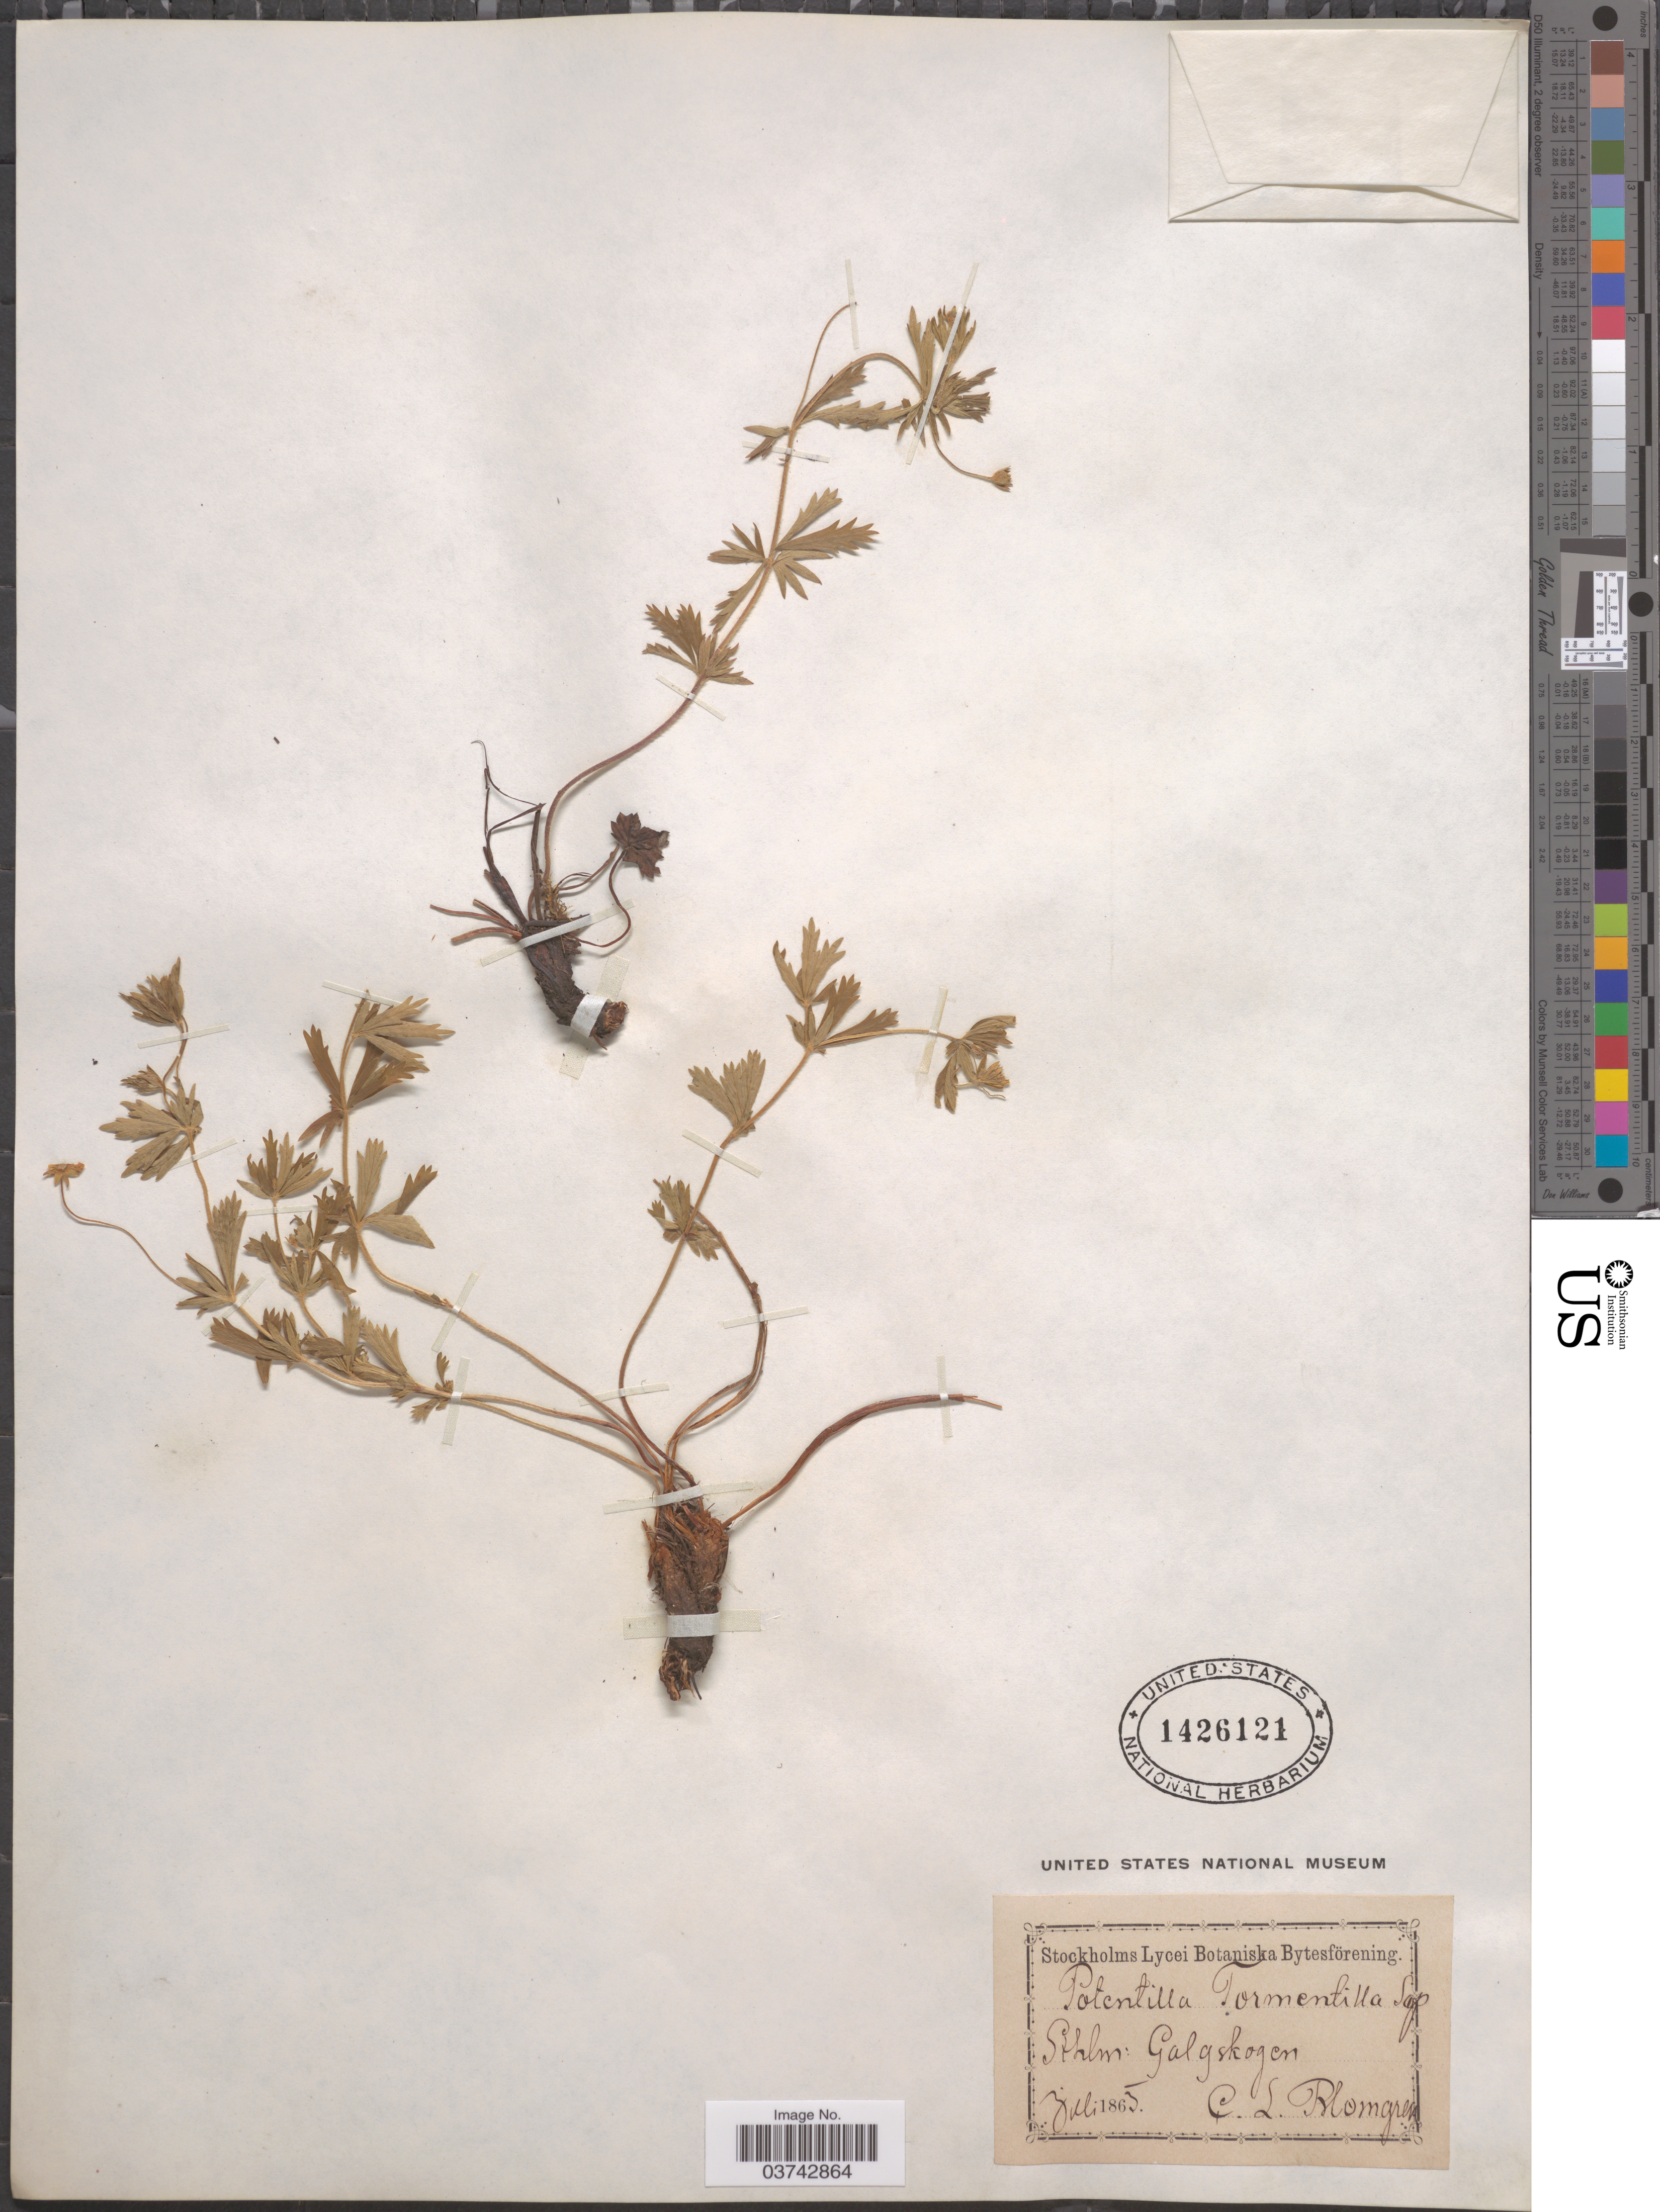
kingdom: Plantae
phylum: Tracheophyta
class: Magnoliopsida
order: Rosales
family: Rosaceae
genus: Potentilla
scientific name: Potentilla tormentilla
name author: Neck.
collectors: C. Blomgren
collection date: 1865-07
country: Sweden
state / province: Stockholm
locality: Sthlm: Galgskogen.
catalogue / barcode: US 1426121